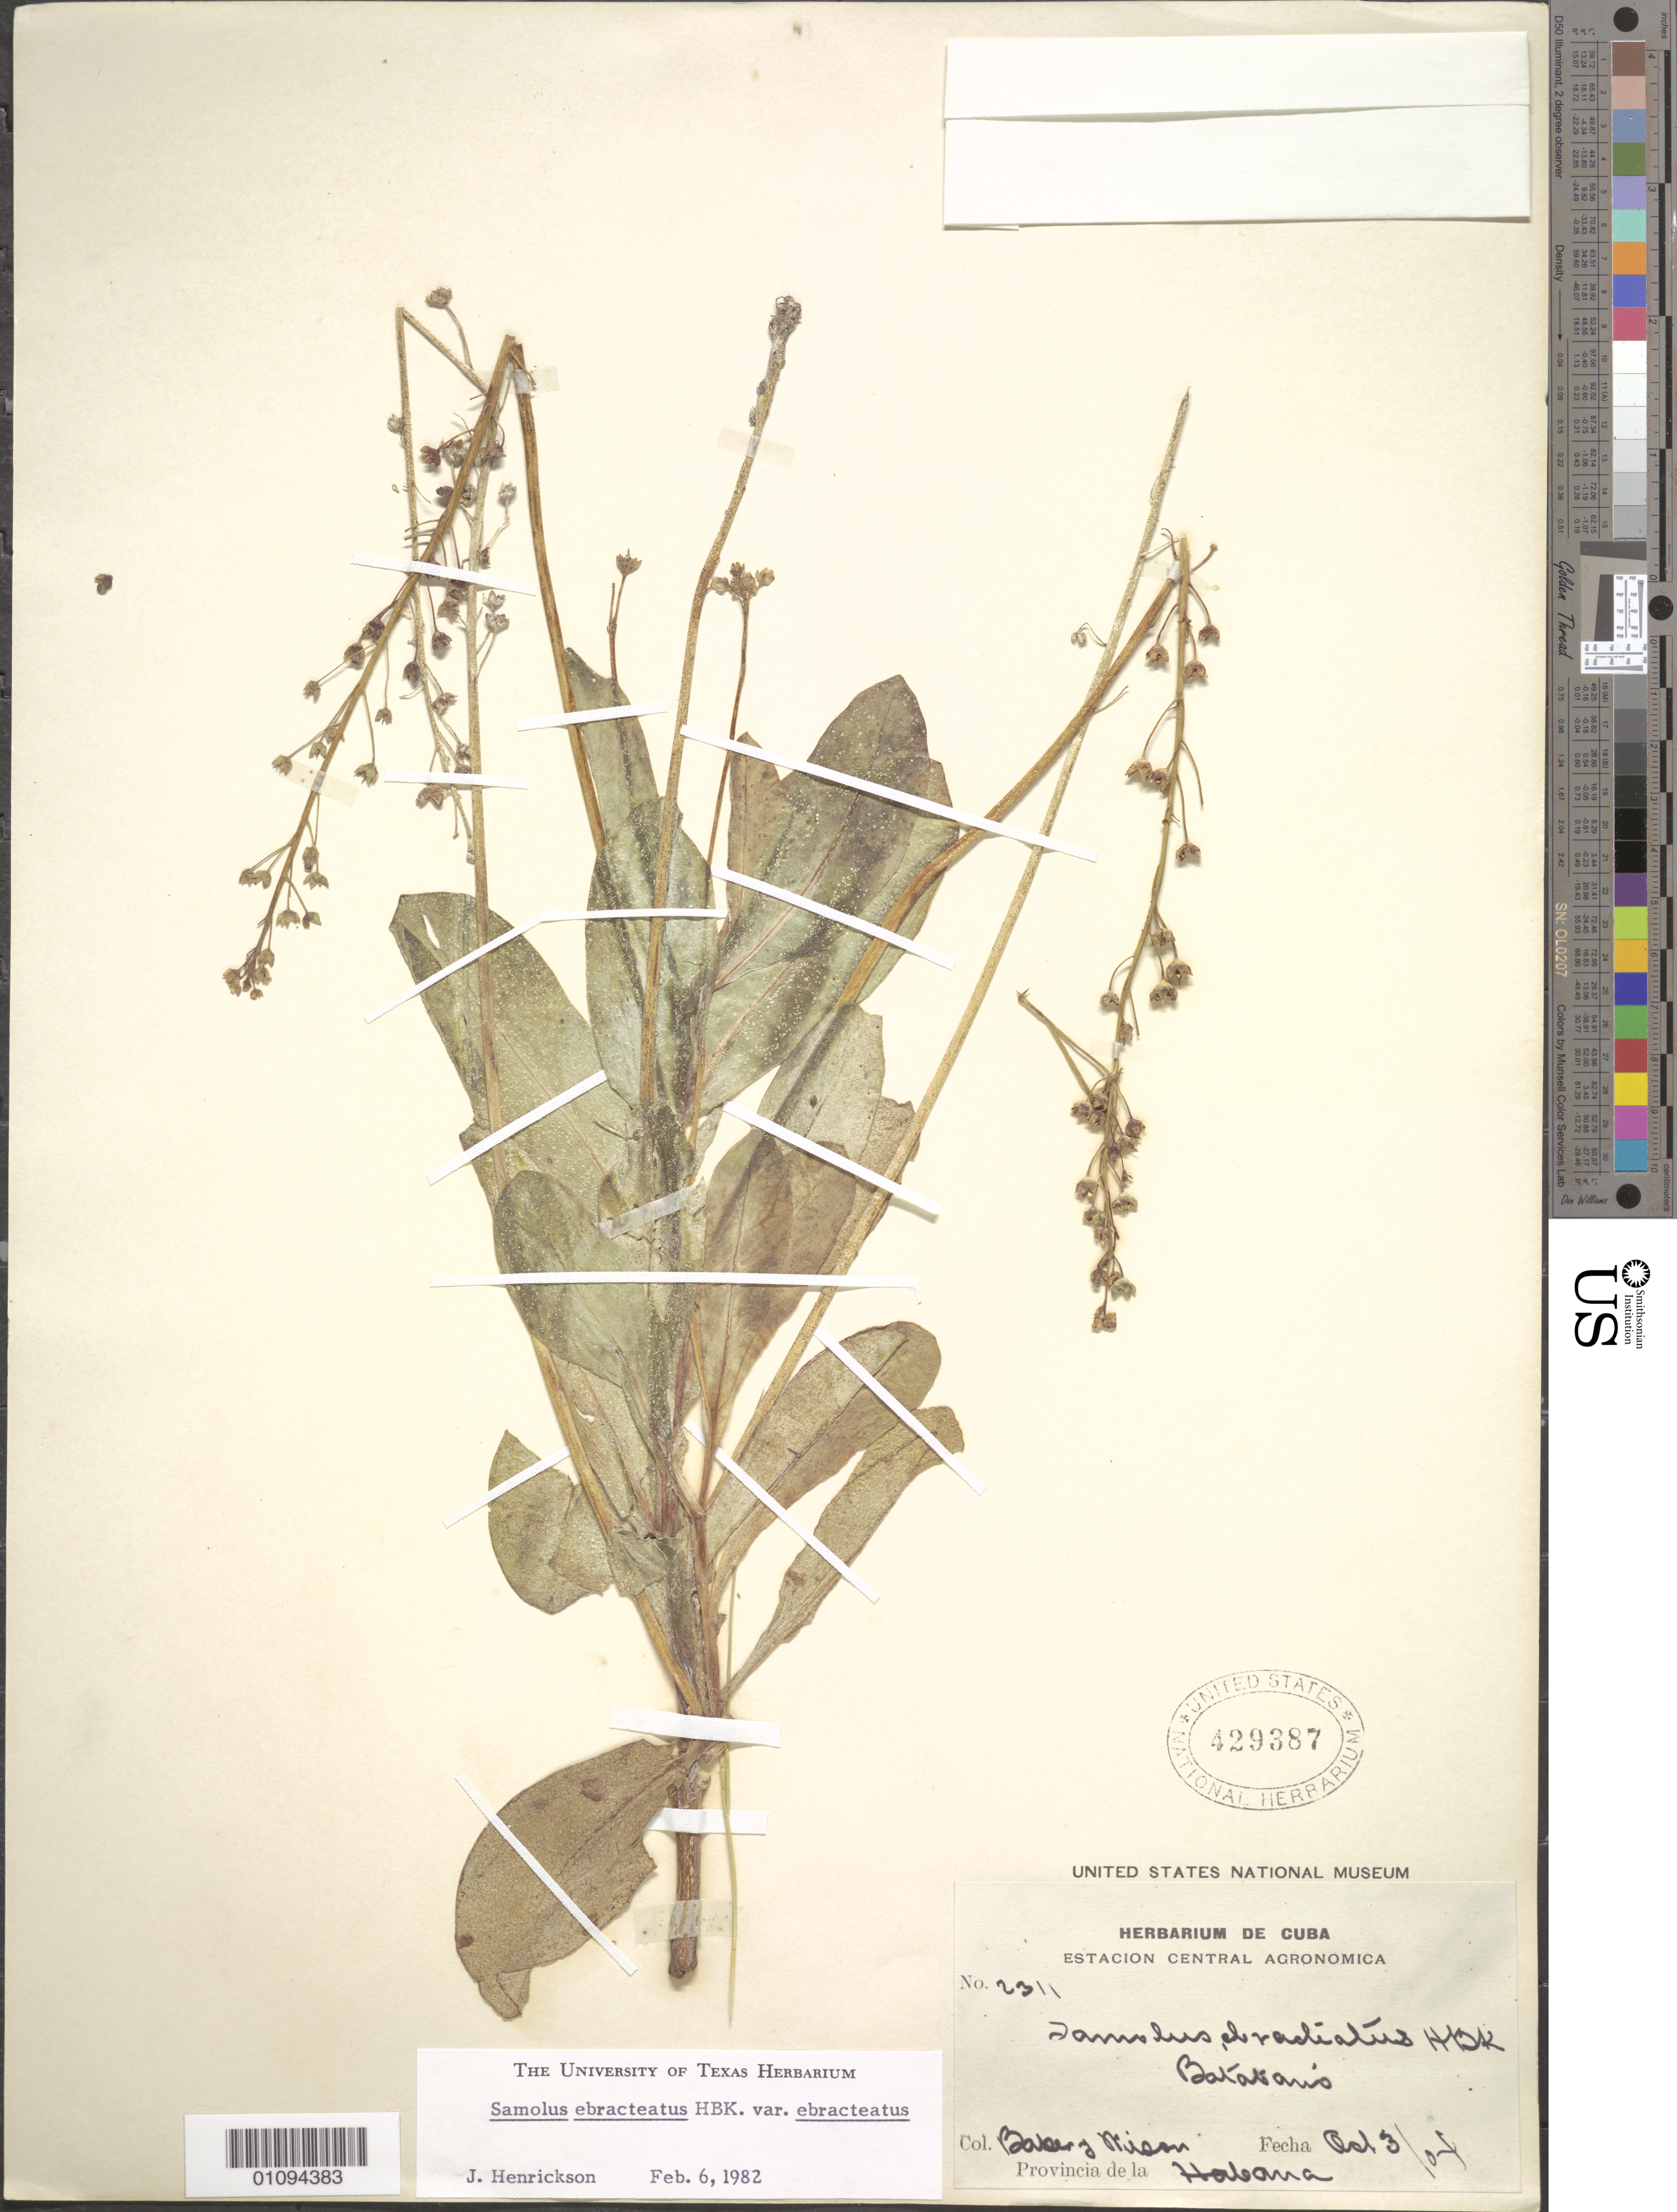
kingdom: Plantae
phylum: Tracheophyta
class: Magnoliopsida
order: Ericales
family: Primulaceae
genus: Samolus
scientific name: Samolus ebracteatus var. ebracteatus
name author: Kunth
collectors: C. F. Baker & -- Wilson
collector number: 2311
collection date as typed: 03 Oct 1904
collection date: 1904-10-03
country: Cuba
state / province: La Habana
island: Cuba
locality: Batabanó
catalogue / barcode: US 429387